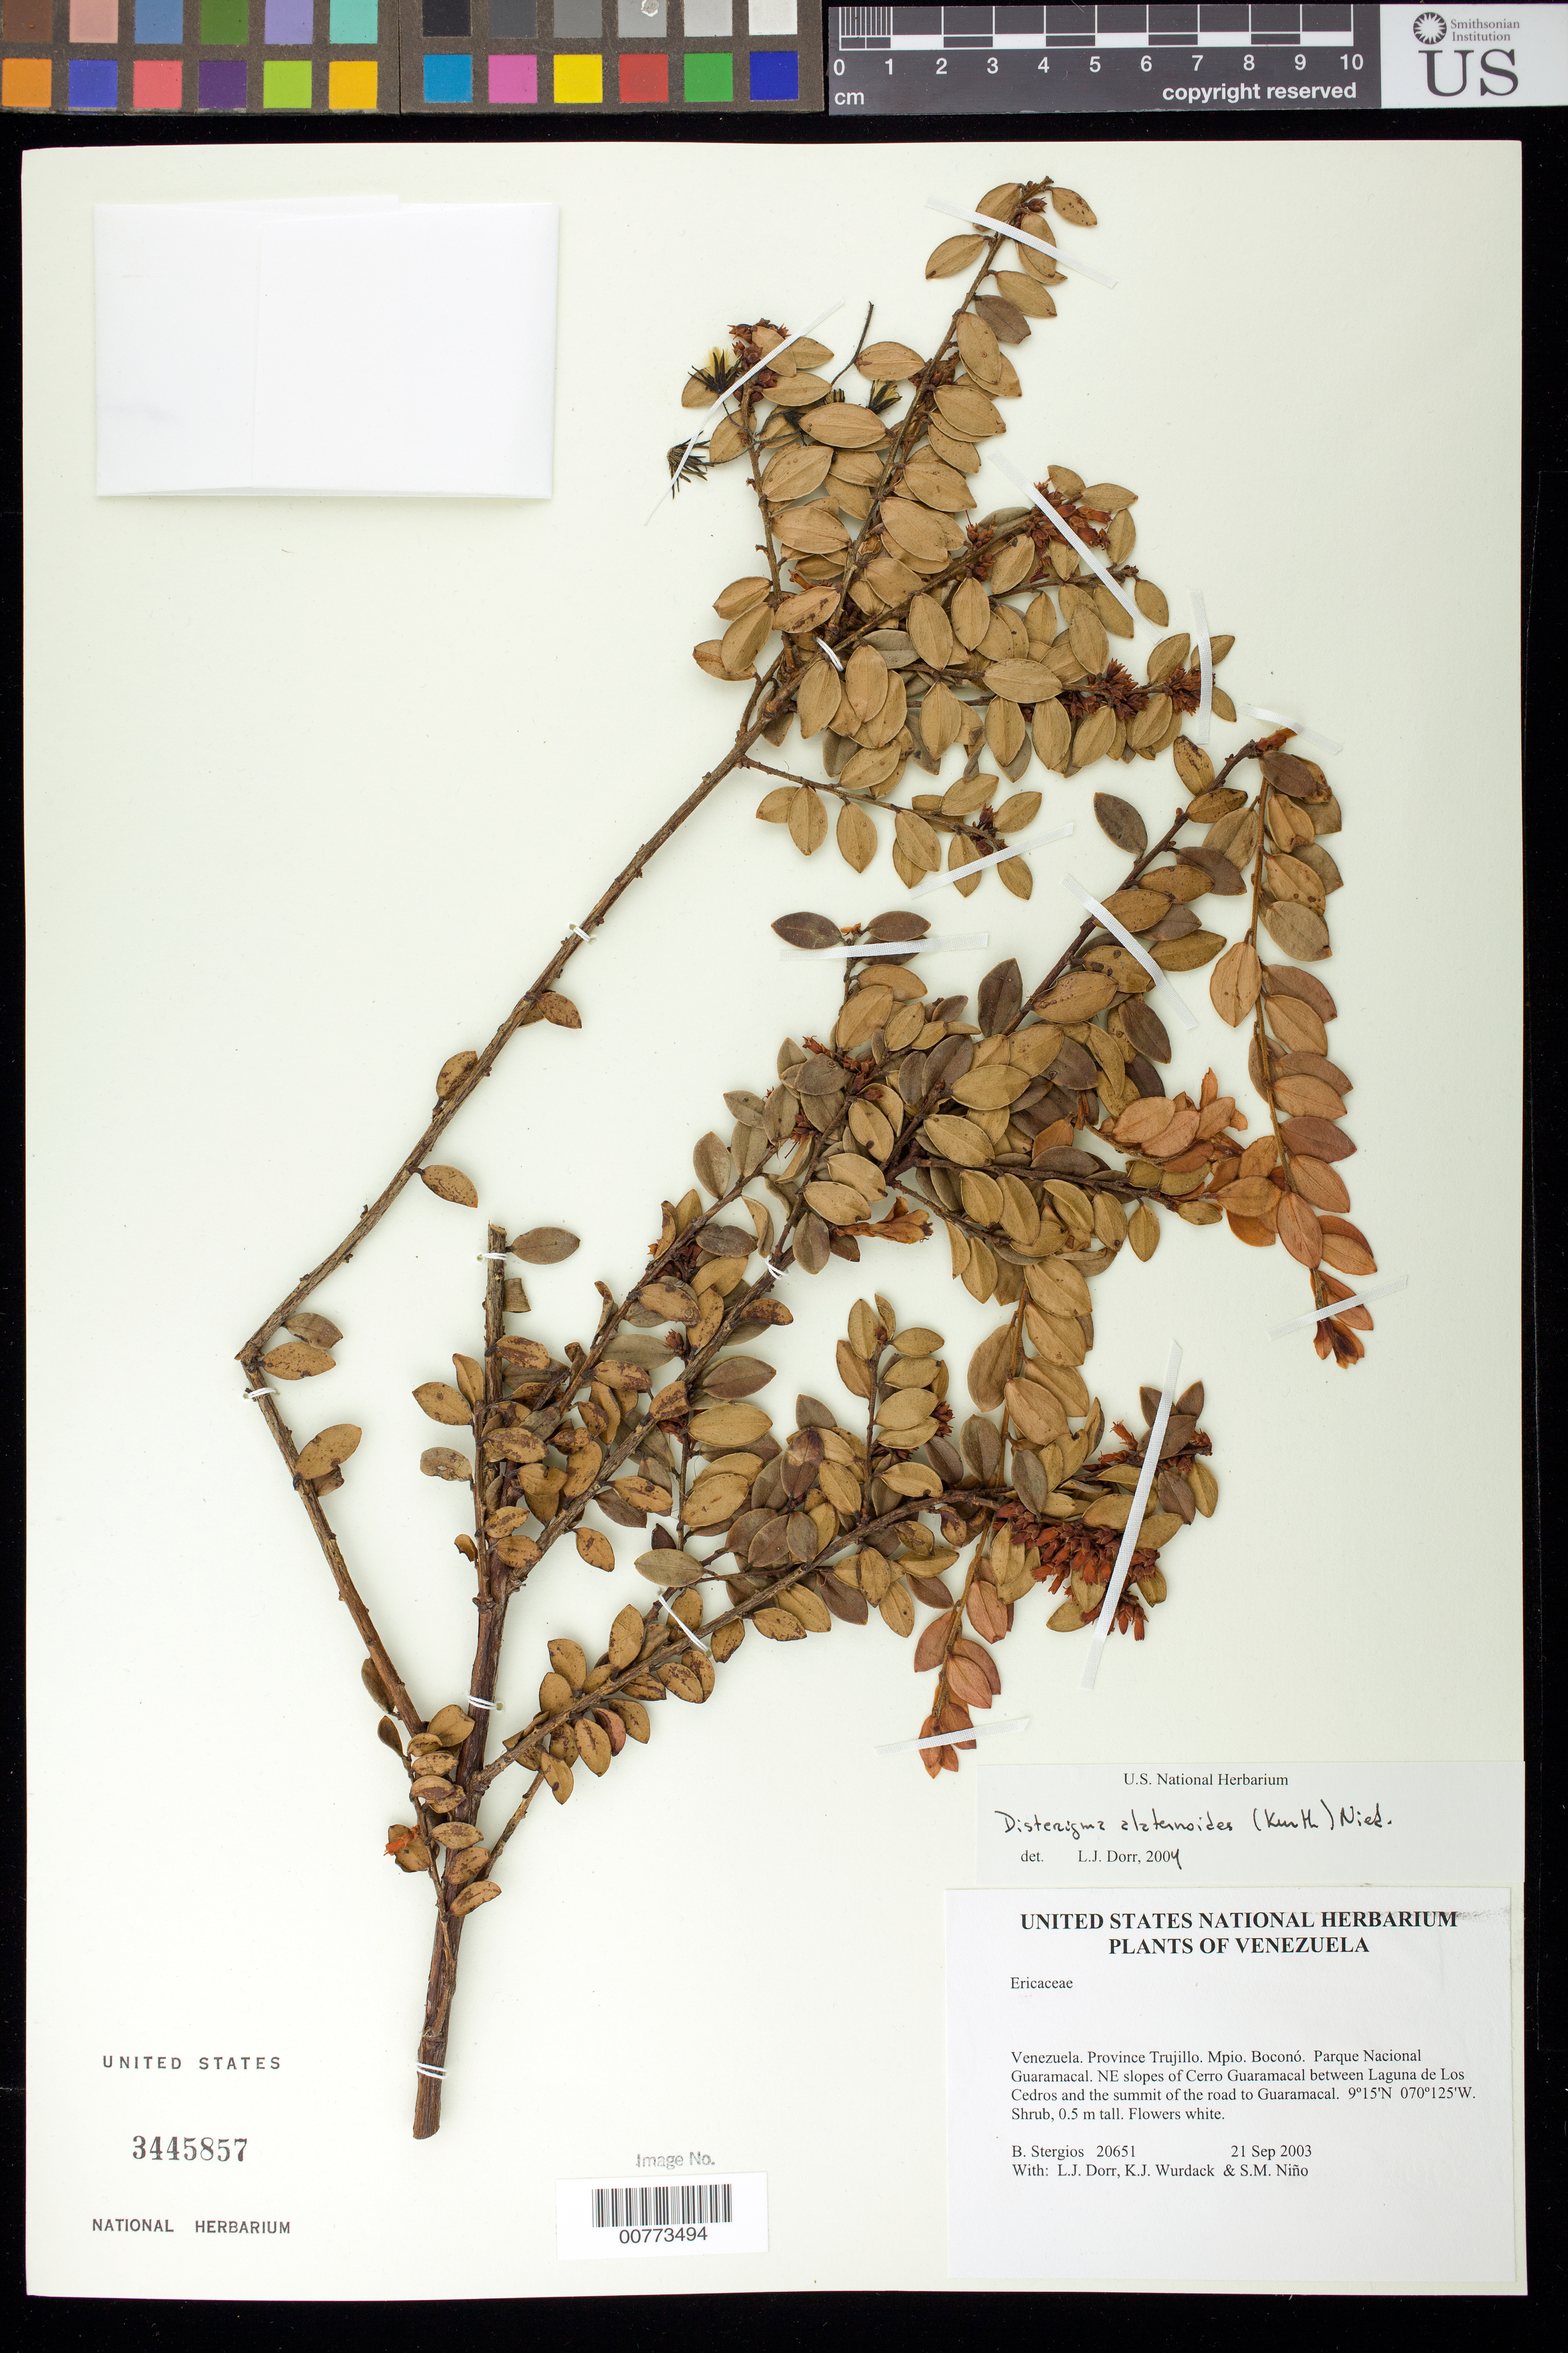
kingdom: Plantae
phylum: Tracheophyta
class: Magnoliopsida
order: Ericales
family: Ericaceae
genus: Disterigma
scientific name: Disterigma alaternoides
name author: (Kunth) Nied.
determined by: Dorr, L. J., (BOT), Smithsonian Institution - National Museum of Natural History (UNITED STATES)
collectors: B. G. Stergios, L. J. Dorr, K. Wurdack & S. M. Niño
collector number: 20651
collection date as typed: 21 Sep 2003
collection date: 2003-09-21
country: Venezuela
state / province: Trujillo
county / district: Boconó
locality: Parque Nacional Guaramacal. NE slopes of Cerro Guaramacal between Laguna de Los Cedros and the summit of the road to Guaramacal.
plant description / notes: NY, PORT, US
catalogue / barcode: US 3445857